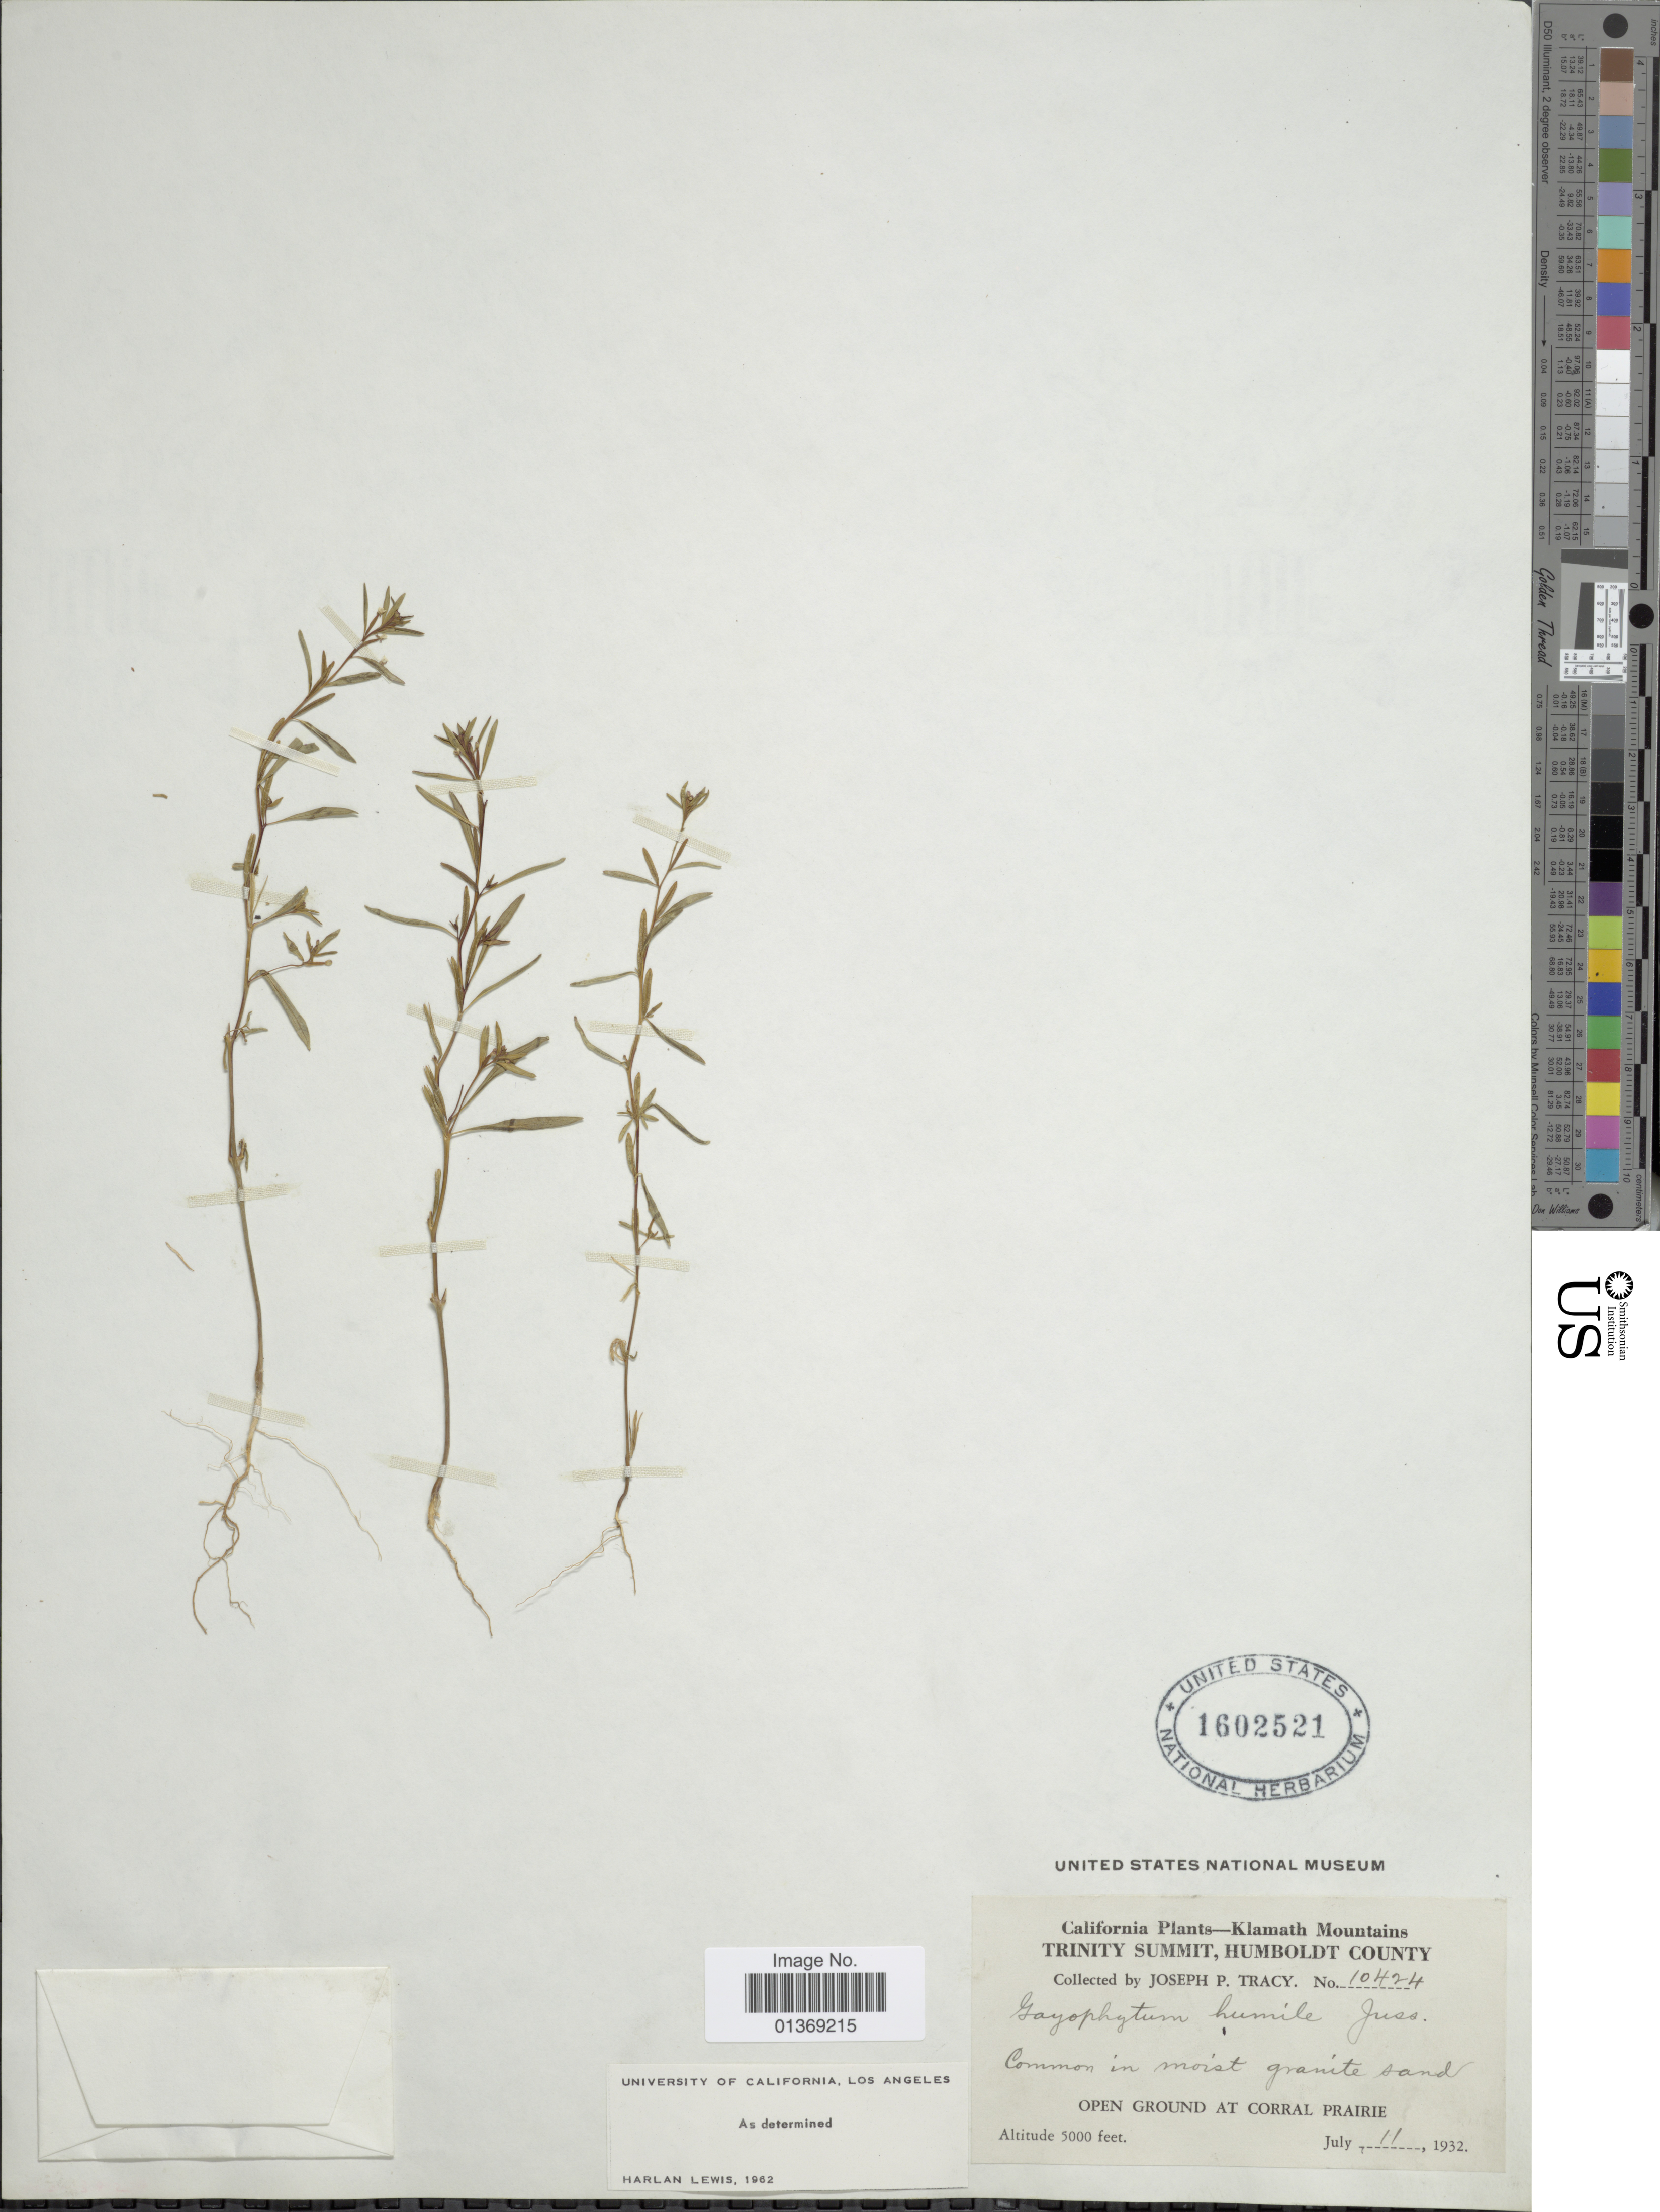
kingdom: Plantae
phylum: Tracheophyta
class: Magnoliopsida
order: Myrtales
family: Onagraceae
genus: Gayophytum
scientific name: Gayophytum humile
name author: A. Juss.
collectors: J. Tracy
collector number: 10424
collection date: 1932-07-11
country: United States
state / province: California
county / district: Humboldt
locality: Klamath Mountains, Trinity Summit, Humboldt County, open ground at Corral Prairie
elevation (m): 1524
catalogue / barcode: US 1602521